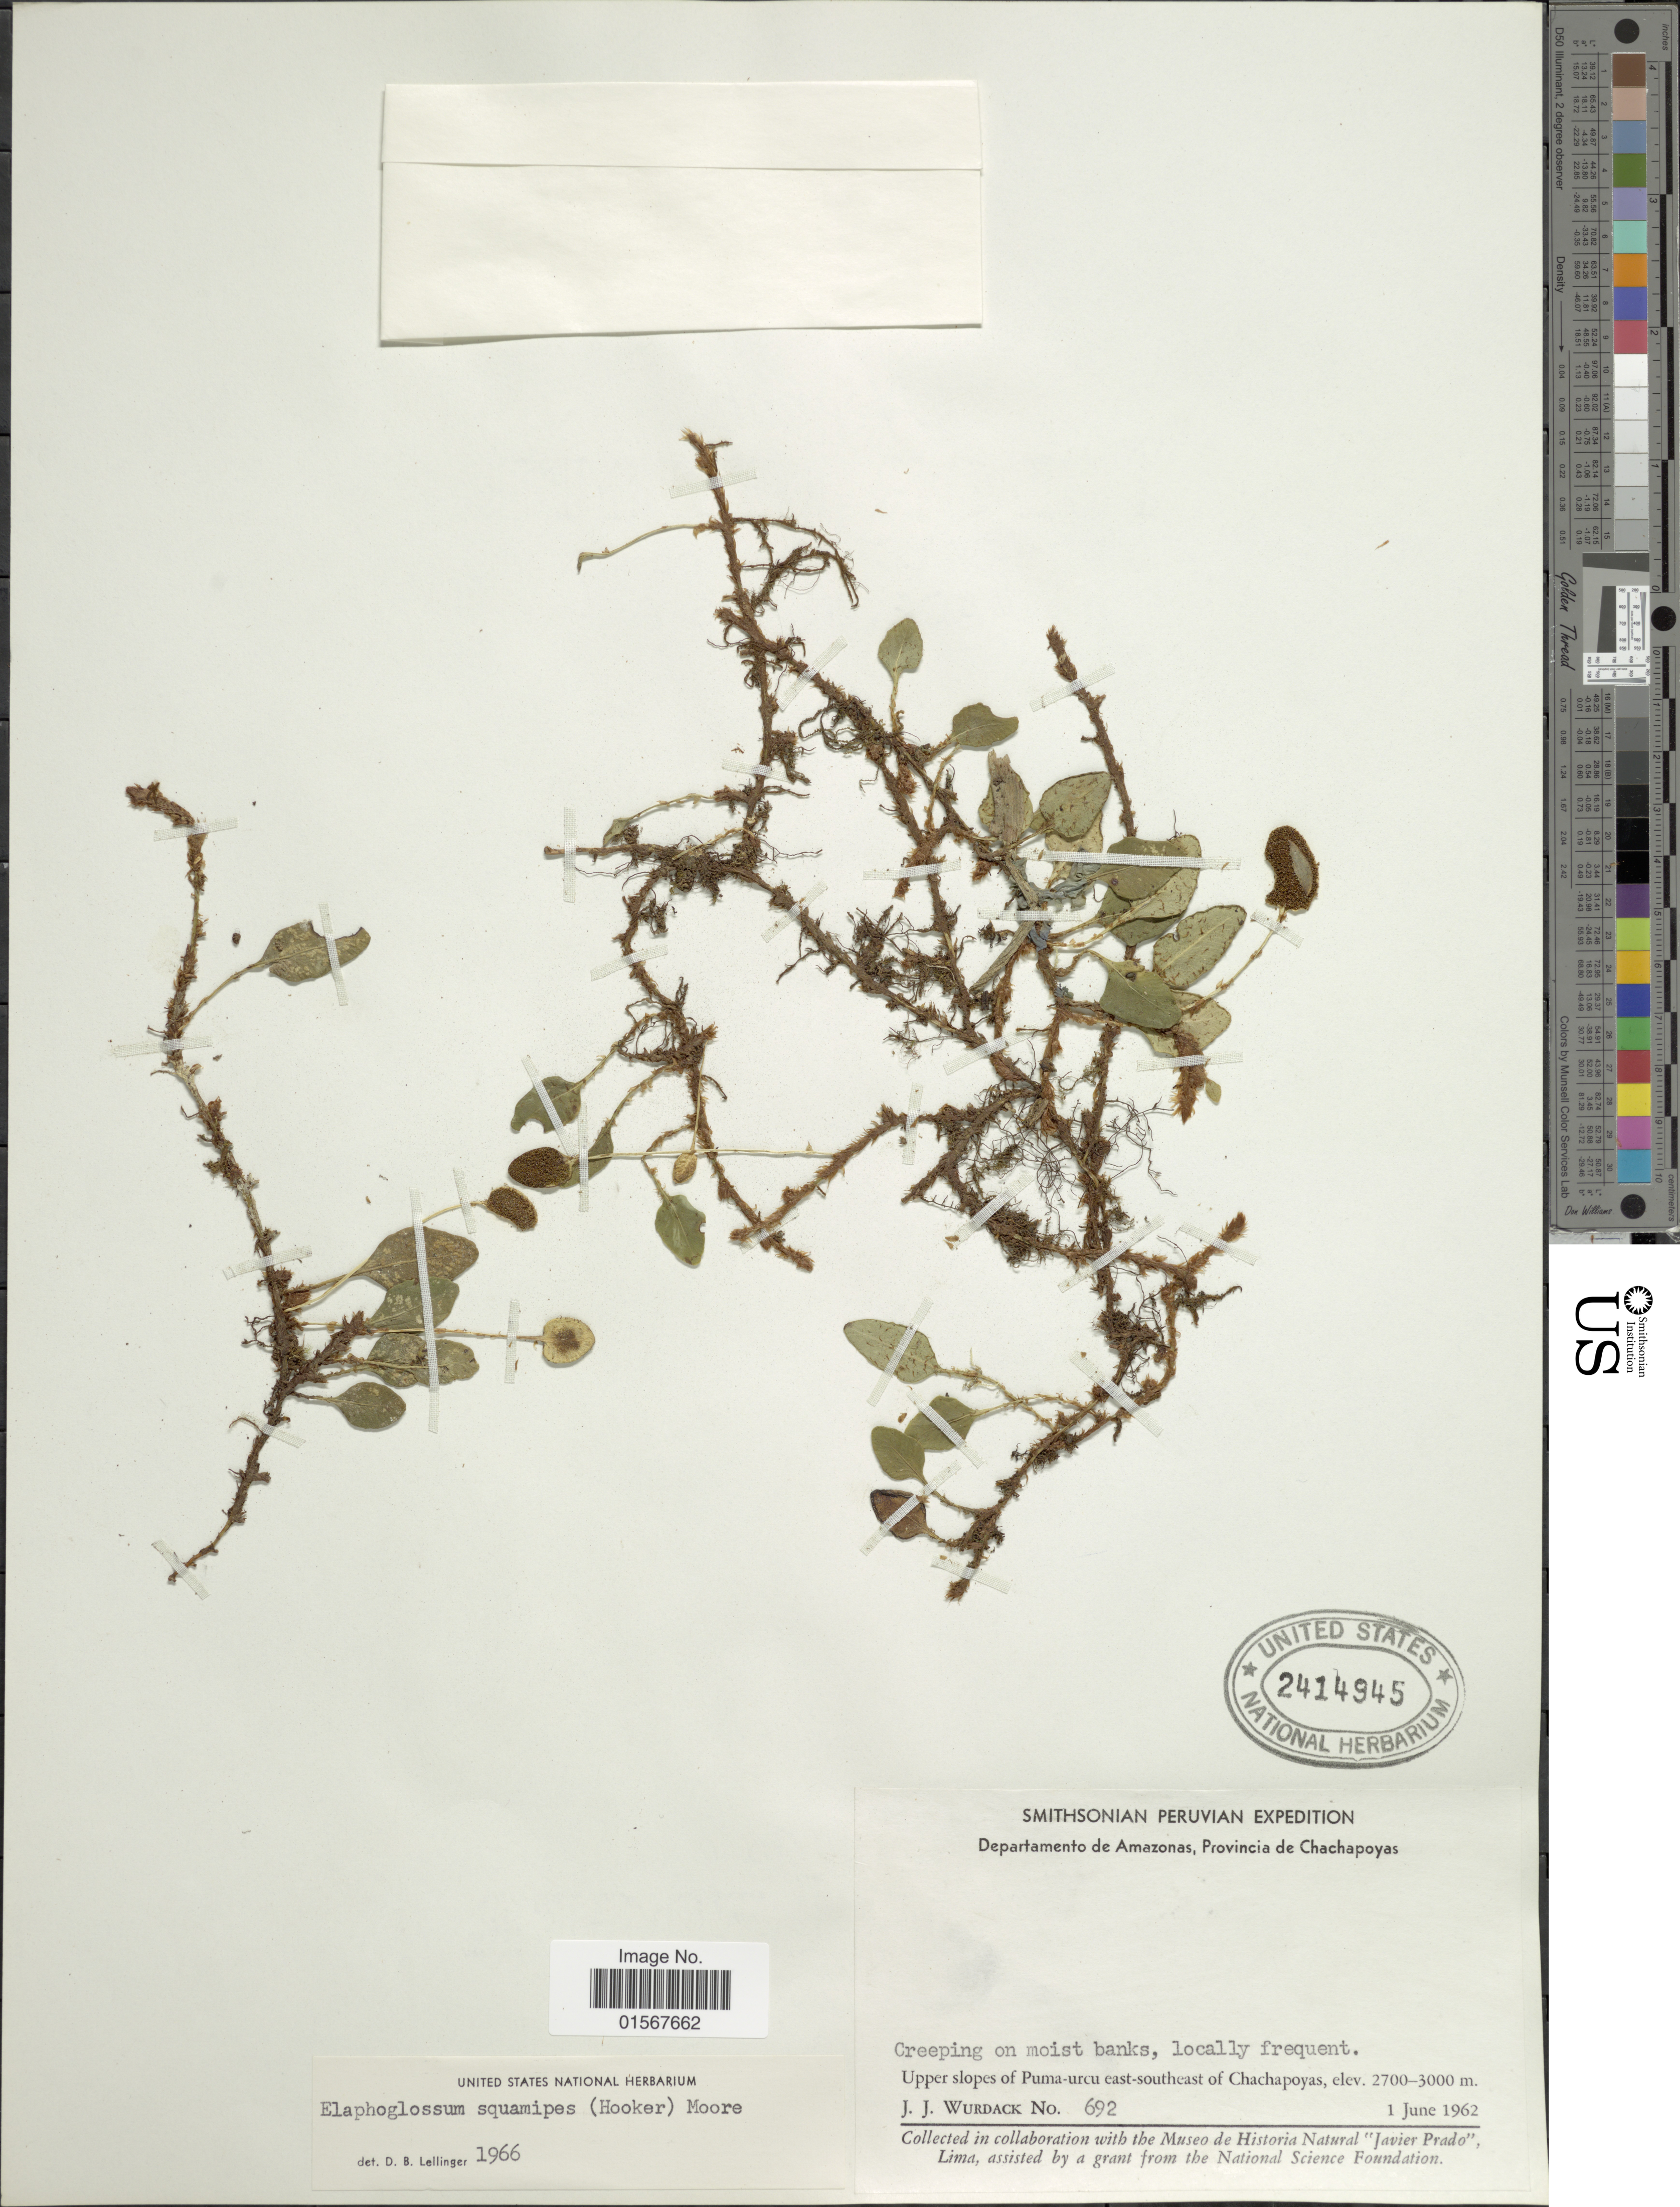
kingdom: Plantae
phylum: Tracheophyta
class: Polypodiopsida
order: Polypodiales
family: Dryopteridaceae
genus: Elaphoglossum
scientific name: Elaphoglossum squamipes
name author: (Hook.) T. Moore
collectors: J. J. Wurdack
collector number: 692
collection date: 1962-06-01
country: Peru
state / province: Amazonas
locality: Departamento de Amazonas, Provincia de Chachapoyas, upper slopes of Puma-urcu east-southeast of Chachapoyas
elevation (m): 2700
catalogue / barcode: US 2414945